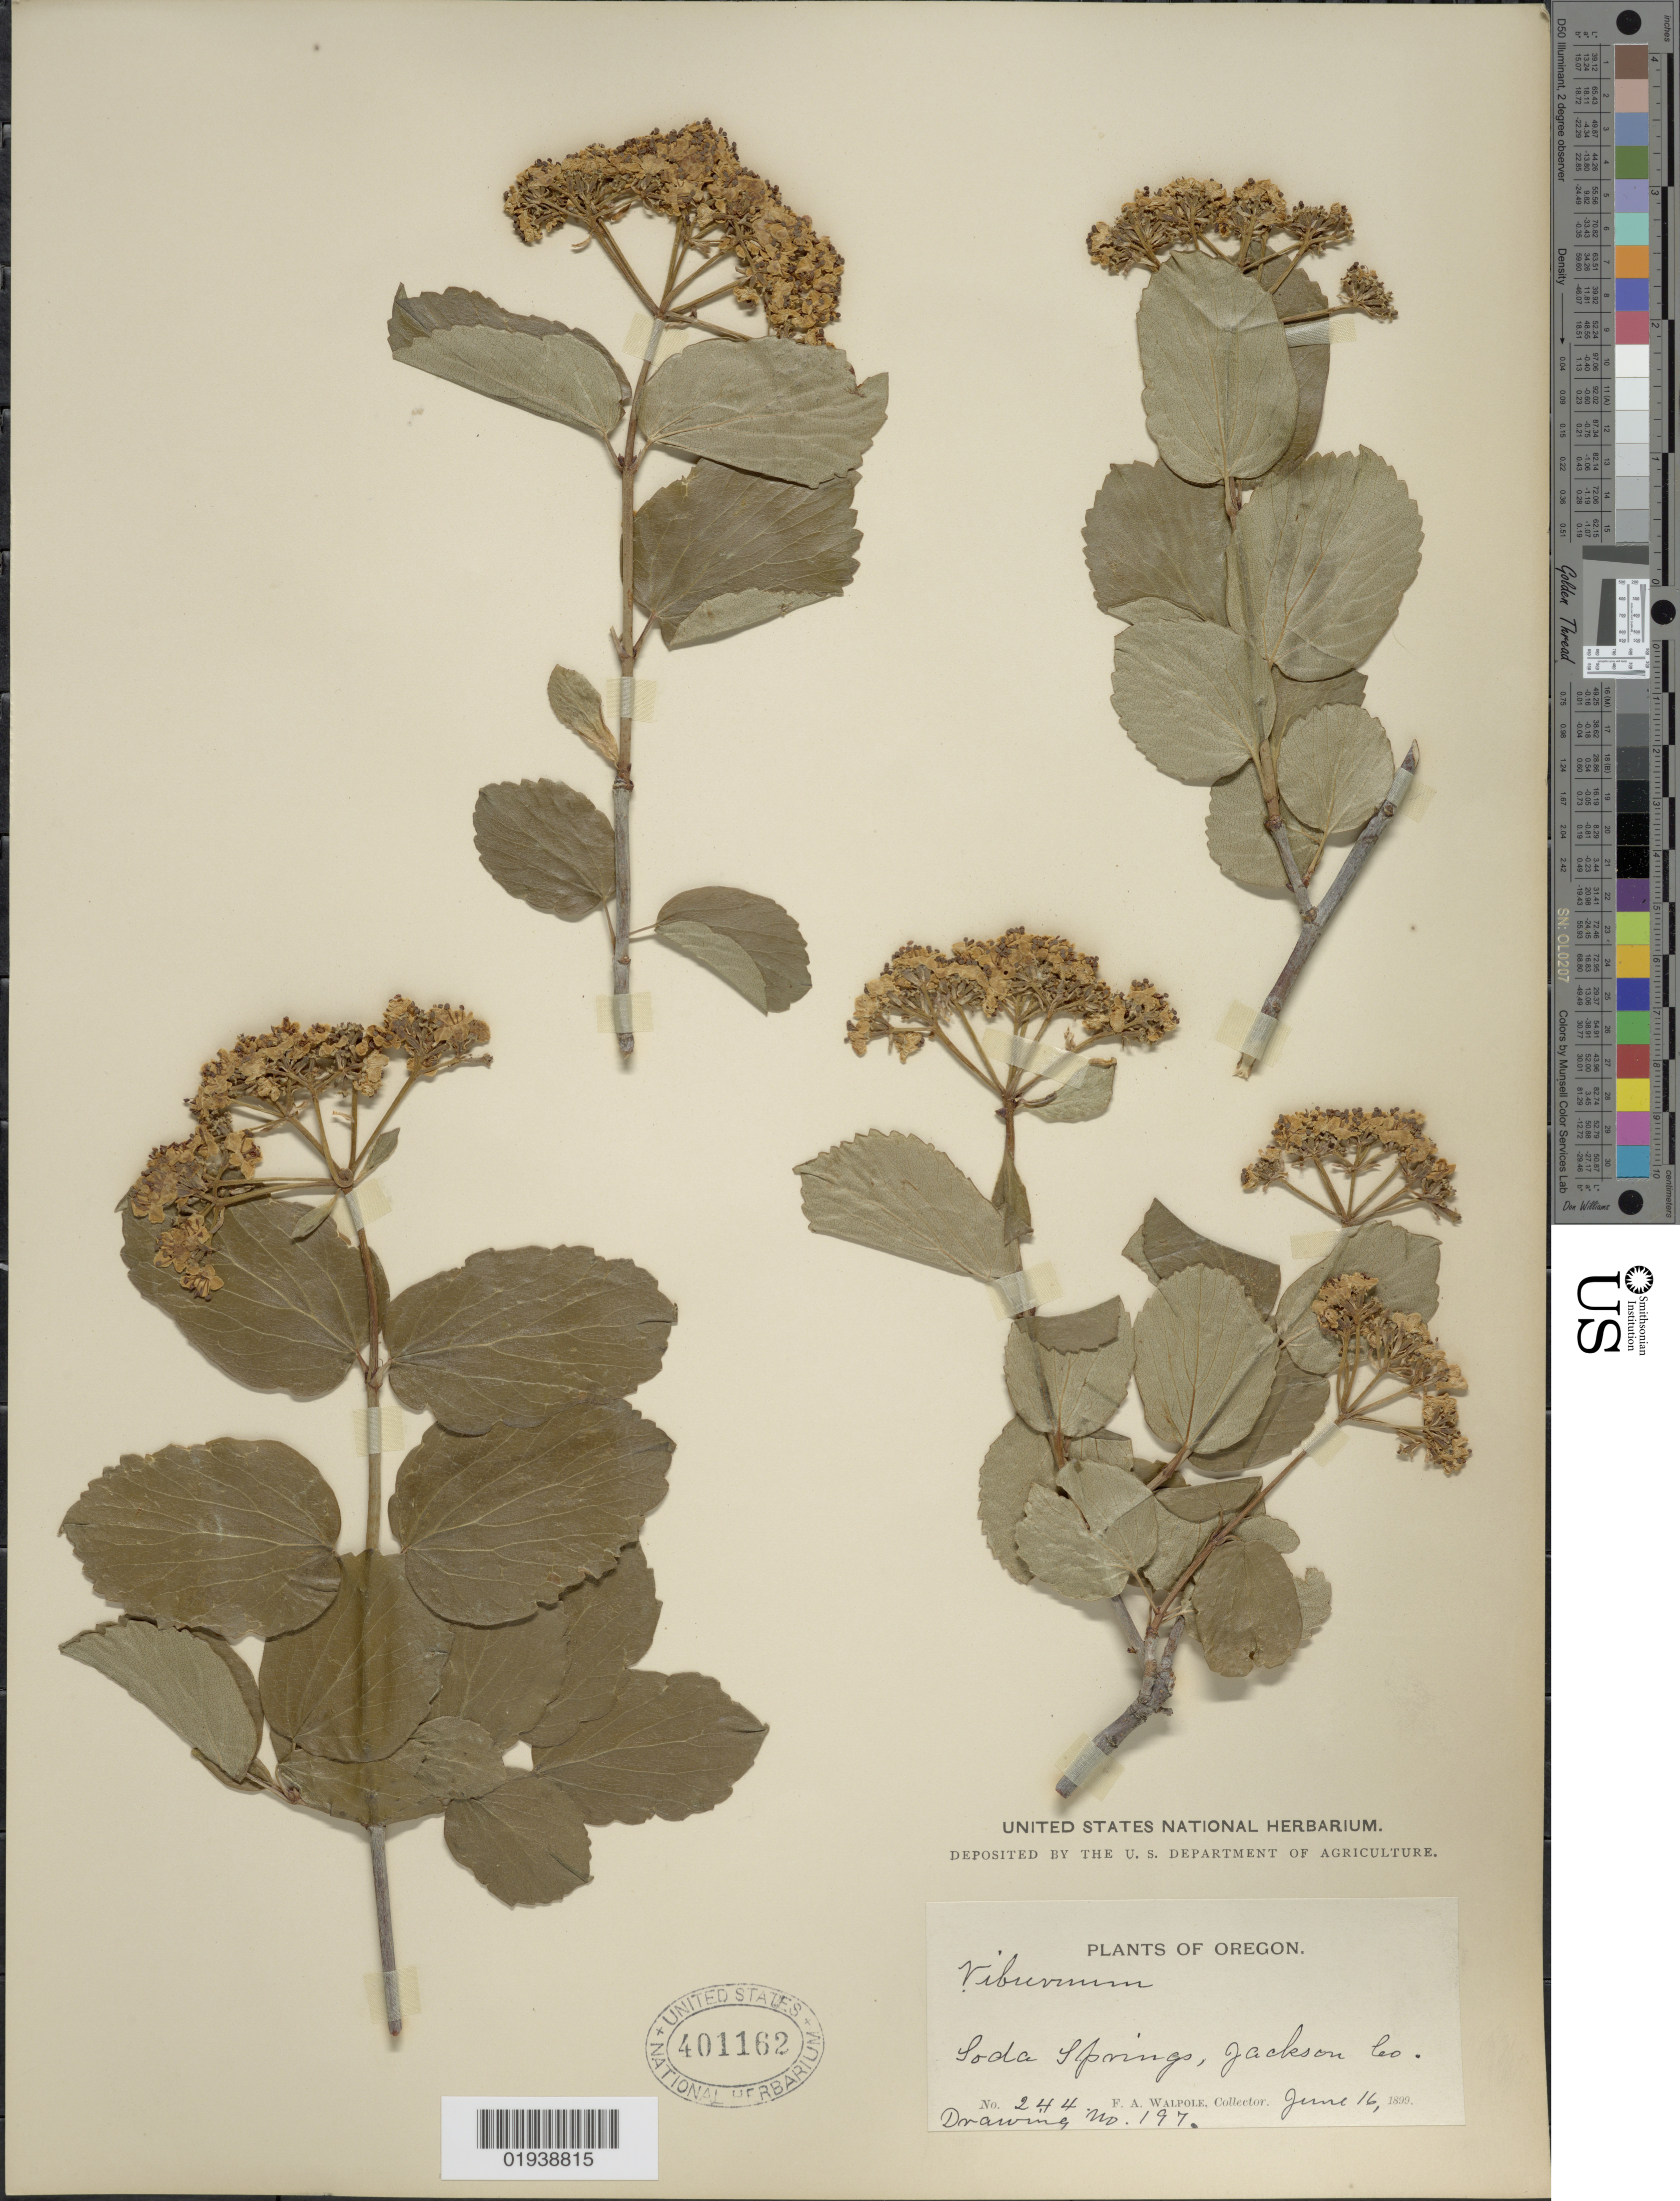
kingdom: Plantae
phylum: Tracheophyta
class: Magnoliopsida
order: Dipsacales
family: Viburnaceae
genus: Viburnum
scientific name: Viburnum ellipticum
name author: Hook.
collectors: F. Walpole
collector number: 244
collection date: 1899-06-16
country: United States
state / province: Oregon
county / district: Jackson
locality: Soda Springs, Jackson Co.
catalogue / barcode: US 401162